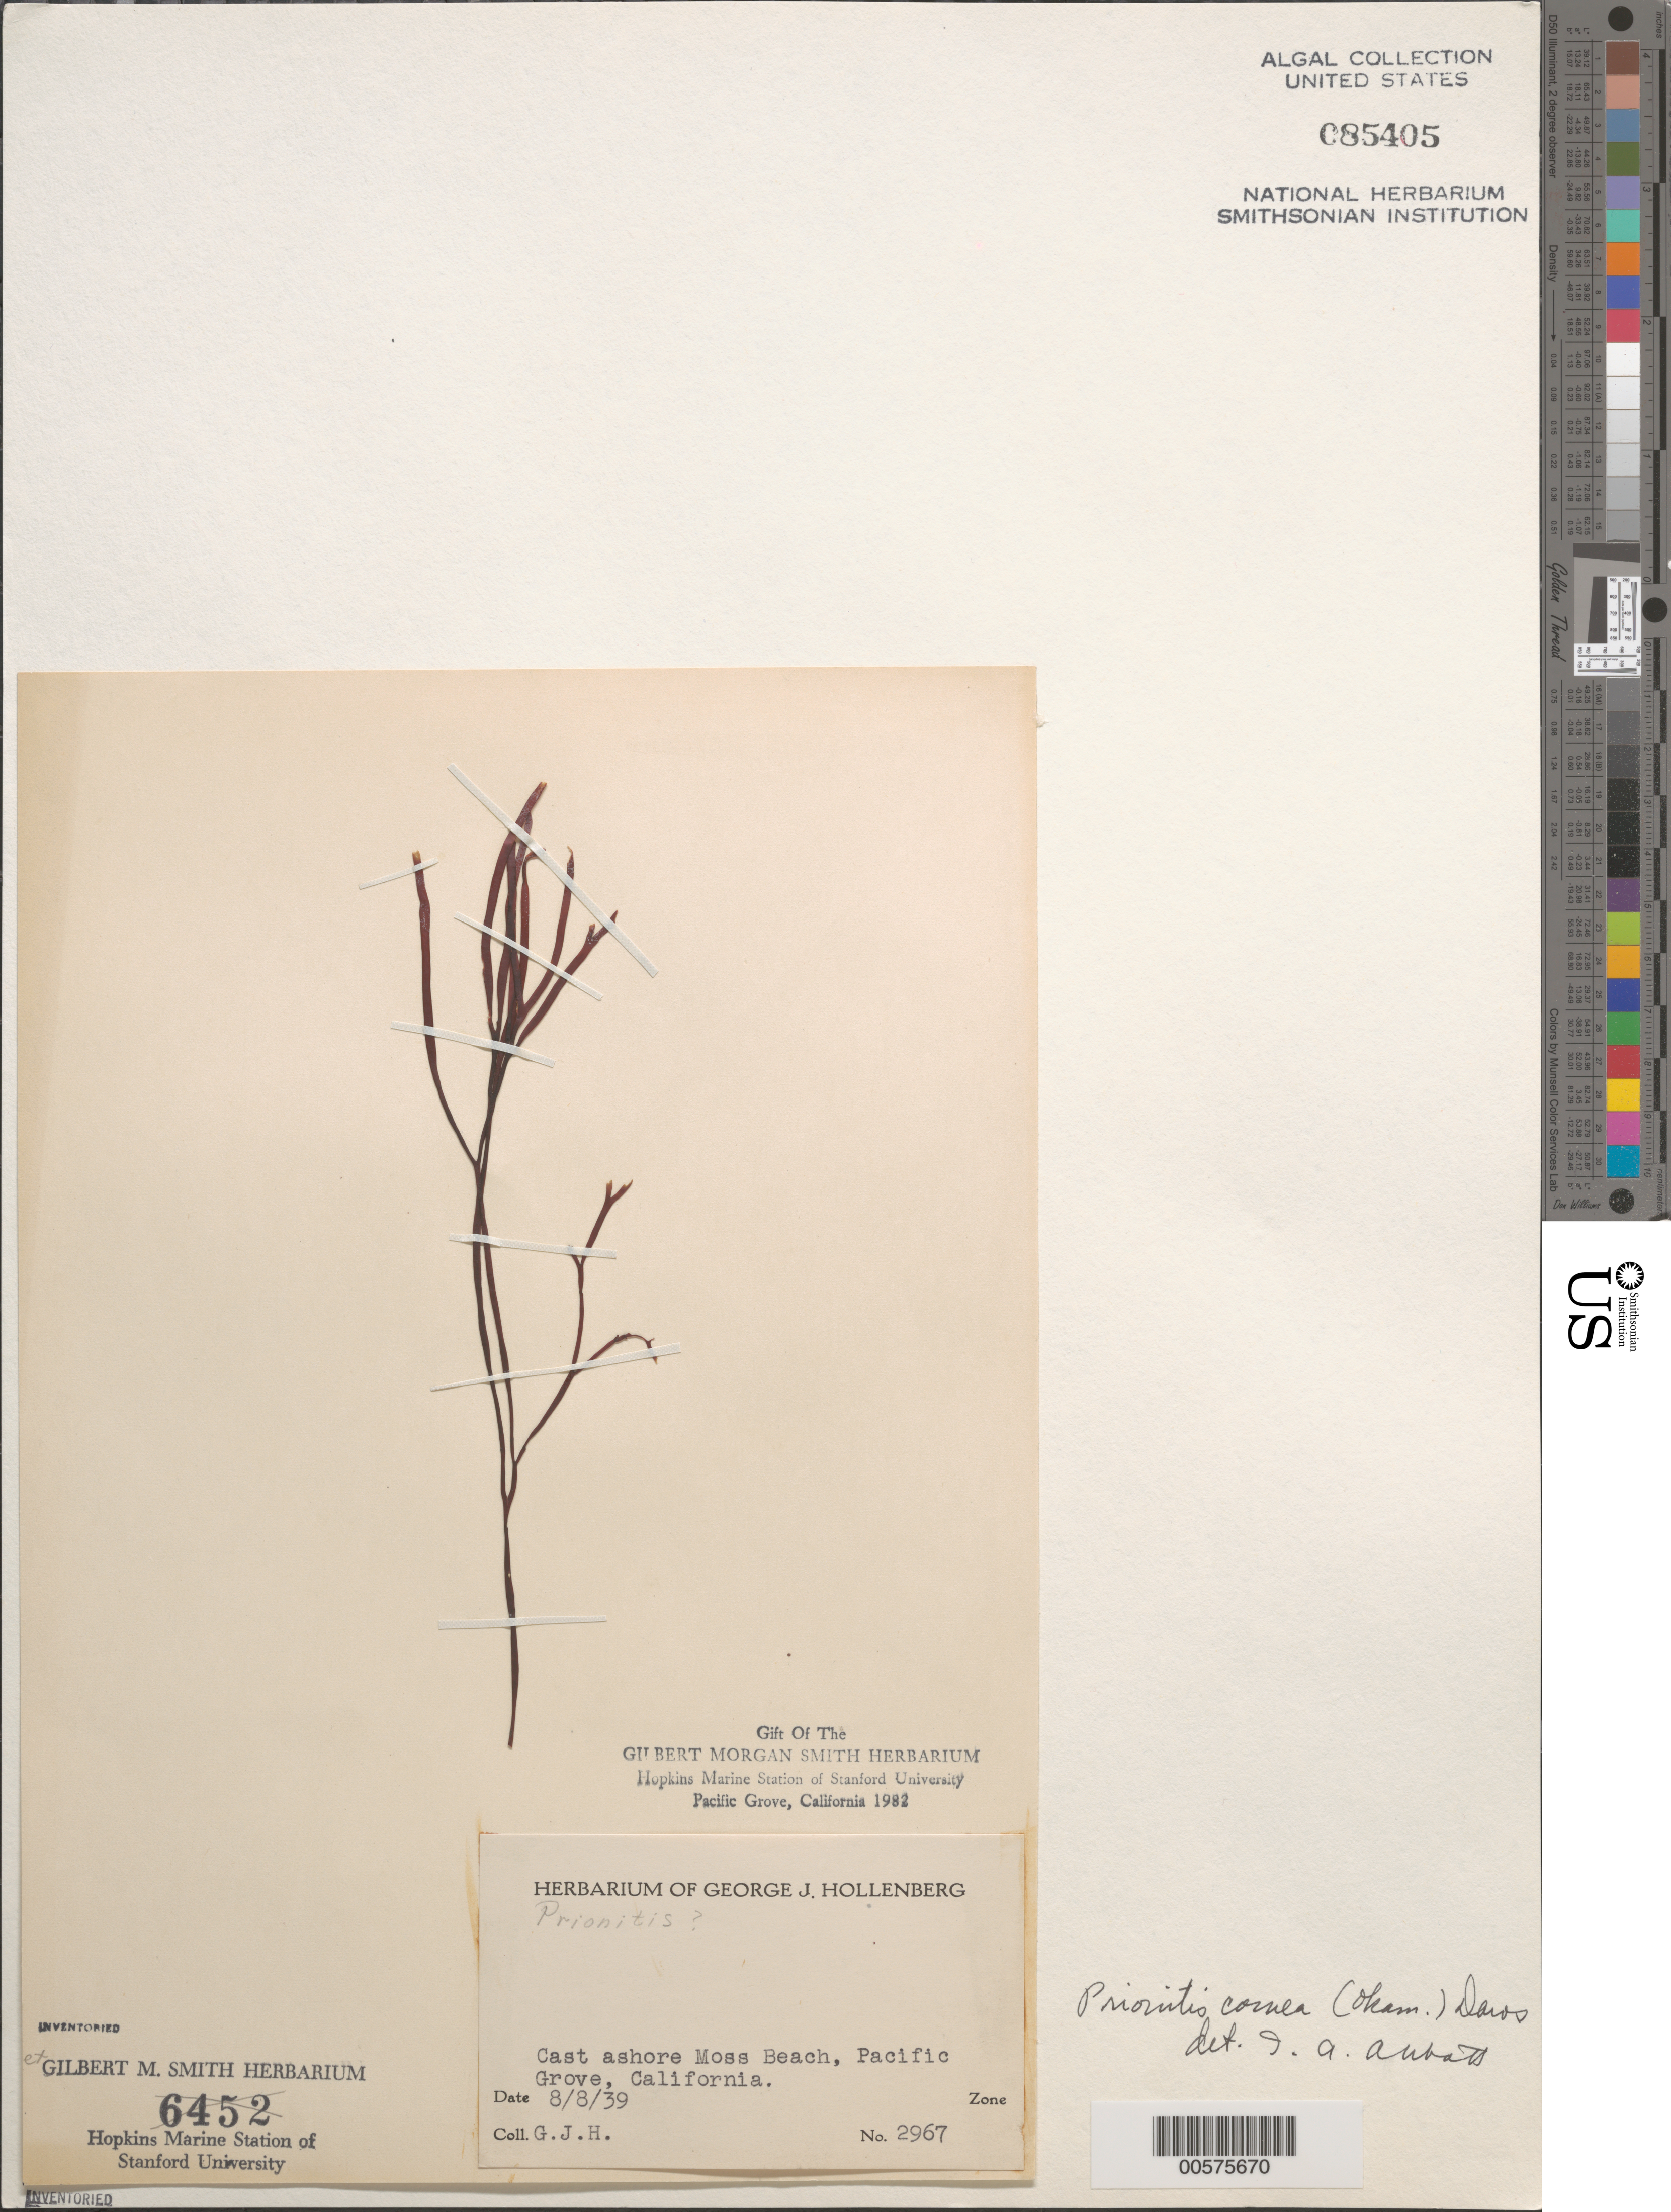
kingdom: Plantae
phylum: Rhodophyta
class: Florideophyceae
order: Halymeniales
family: Halymeniaceae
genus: Grateloupia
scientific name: Grateloupia cornea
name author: Okamura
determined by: Algae name updating Project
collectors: G. Hollenberg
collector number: GJH 2967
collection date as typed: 08 Aug 1939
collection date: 1939-08-08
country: United States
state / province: California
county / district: Monterey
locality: Moss Beach, Pacific Grove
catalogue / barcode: US 85405